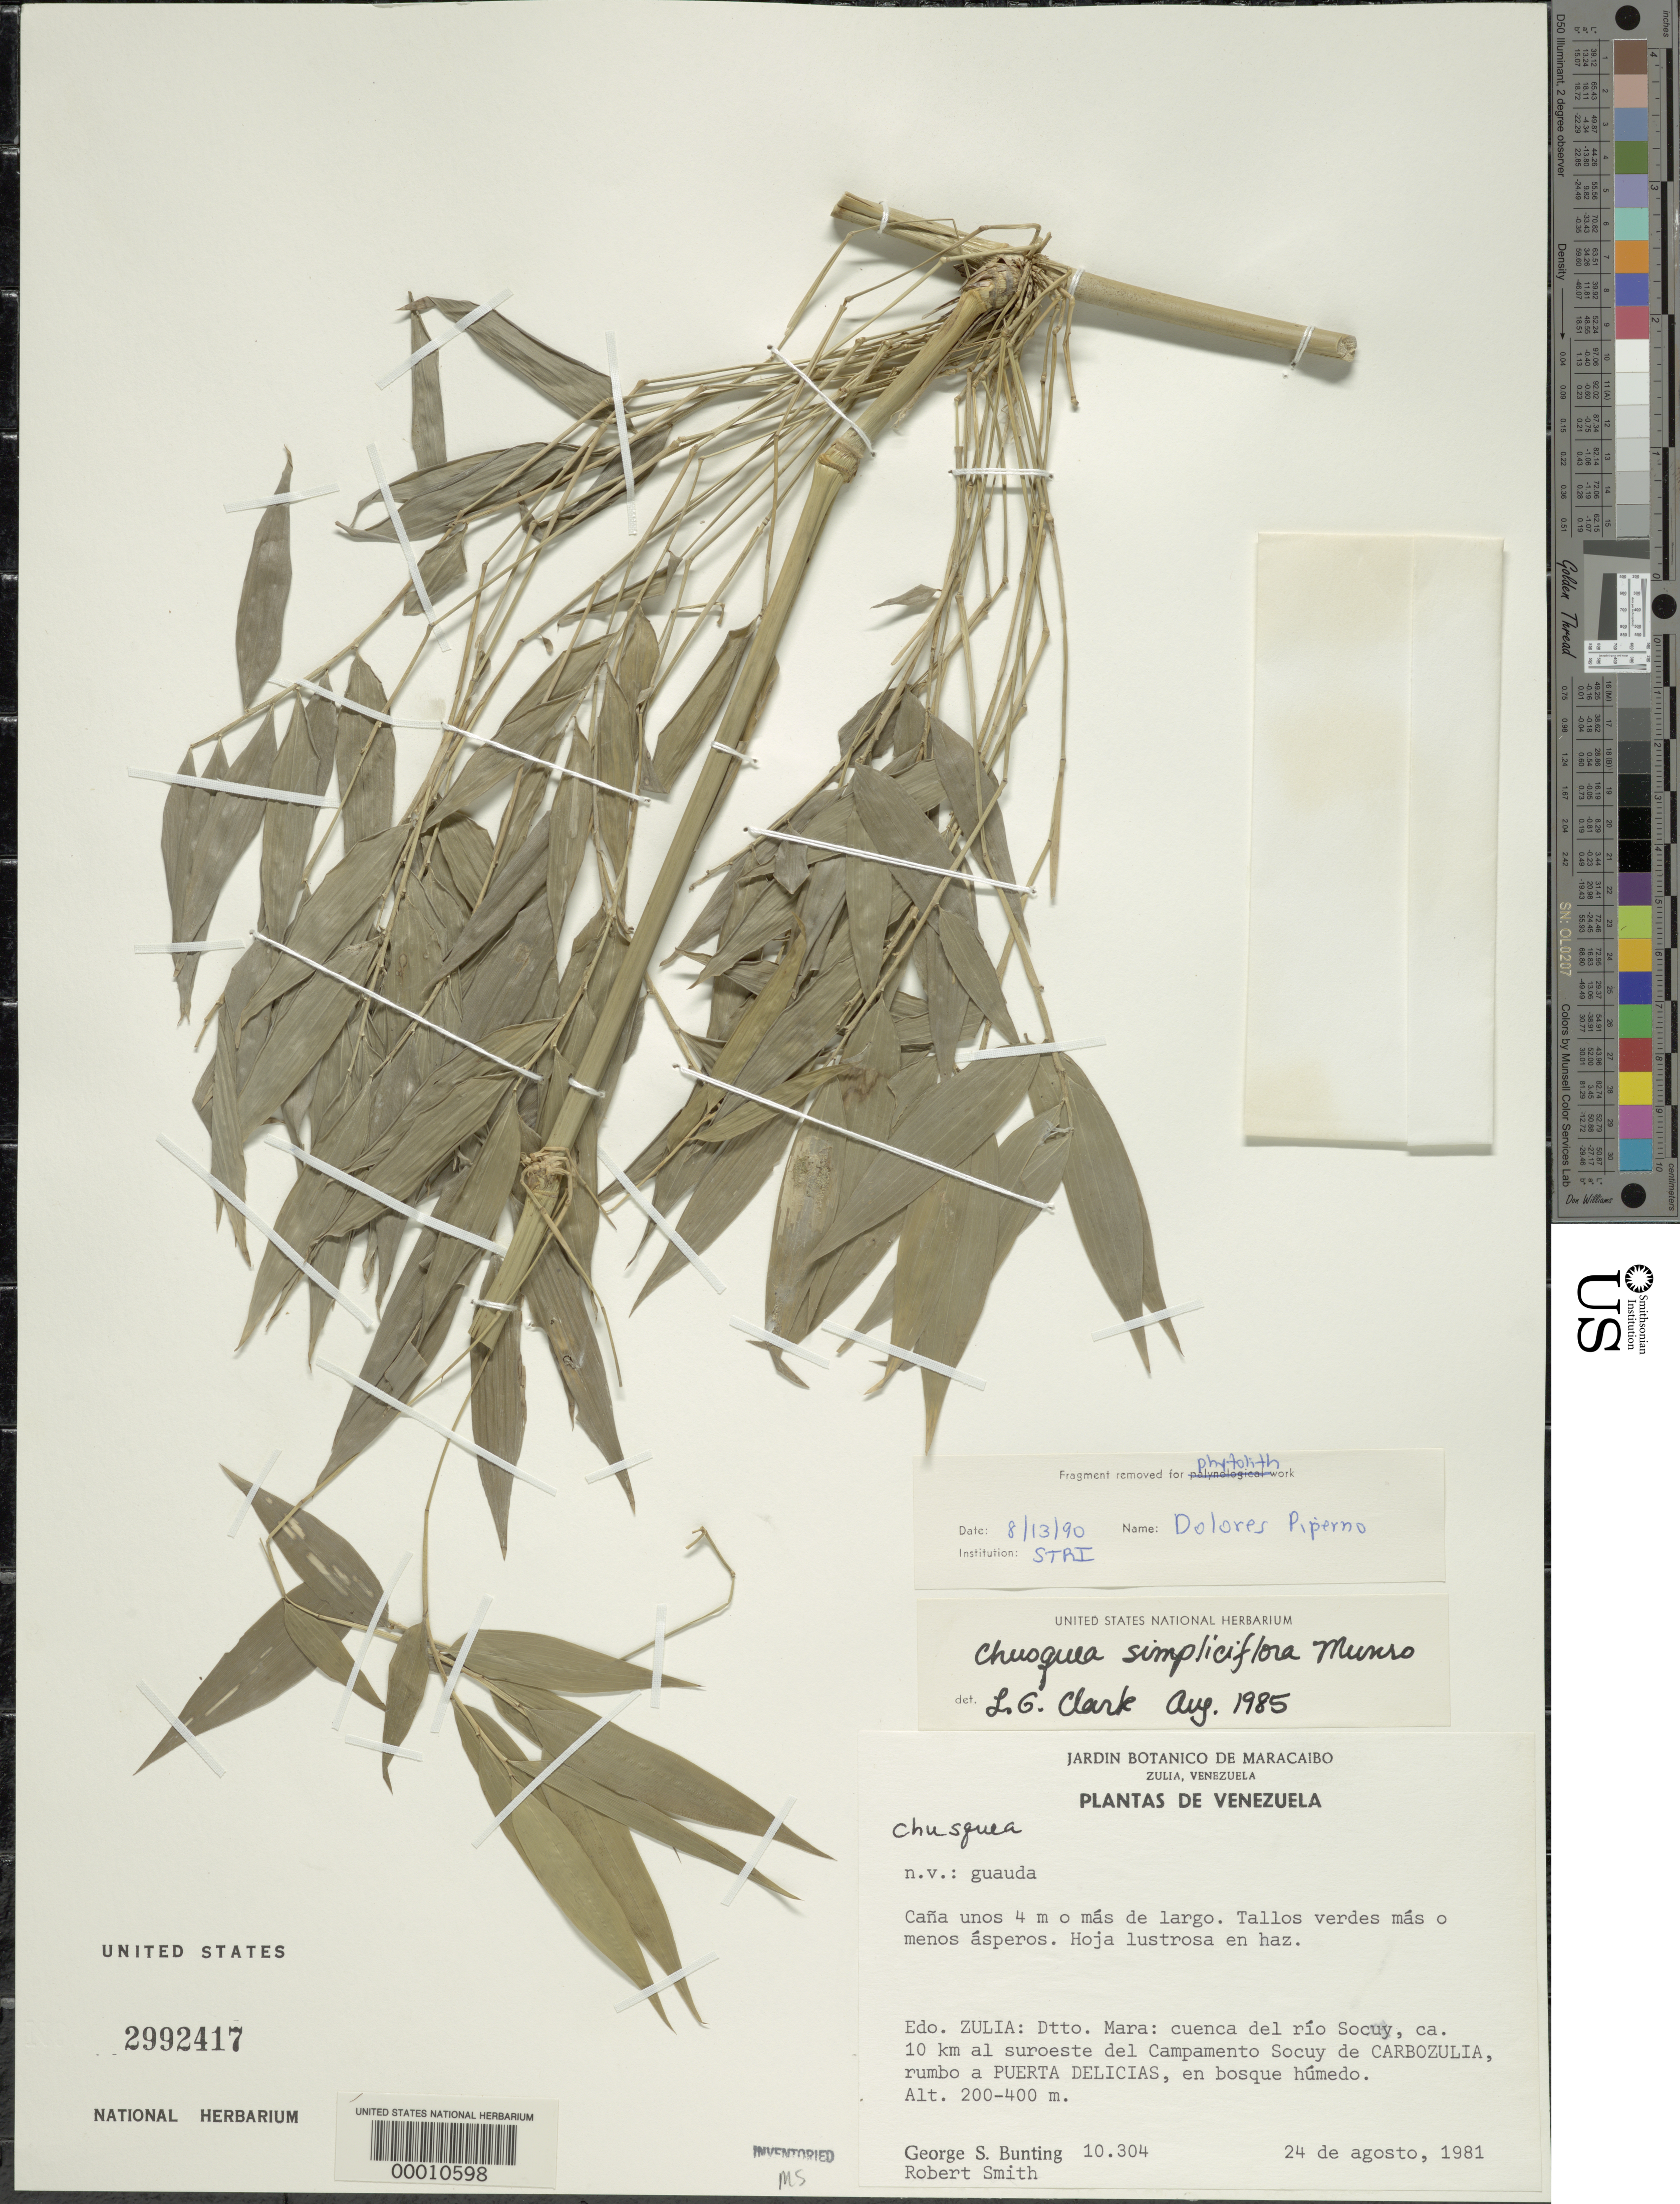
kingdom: Plantae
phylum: Tracheophyta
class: Liliopsida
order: Poales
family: Poaceae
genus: Chusquea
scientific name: Chusquea simpliciflora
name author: Munro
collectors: G. S. Bunting & R. Smith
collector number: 10304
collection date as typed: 24 Aug 1981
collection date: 1981-08-24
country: Venezuela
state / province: Zulia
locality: Mara, puerta delicias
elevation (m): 200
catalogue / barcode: US 2992417